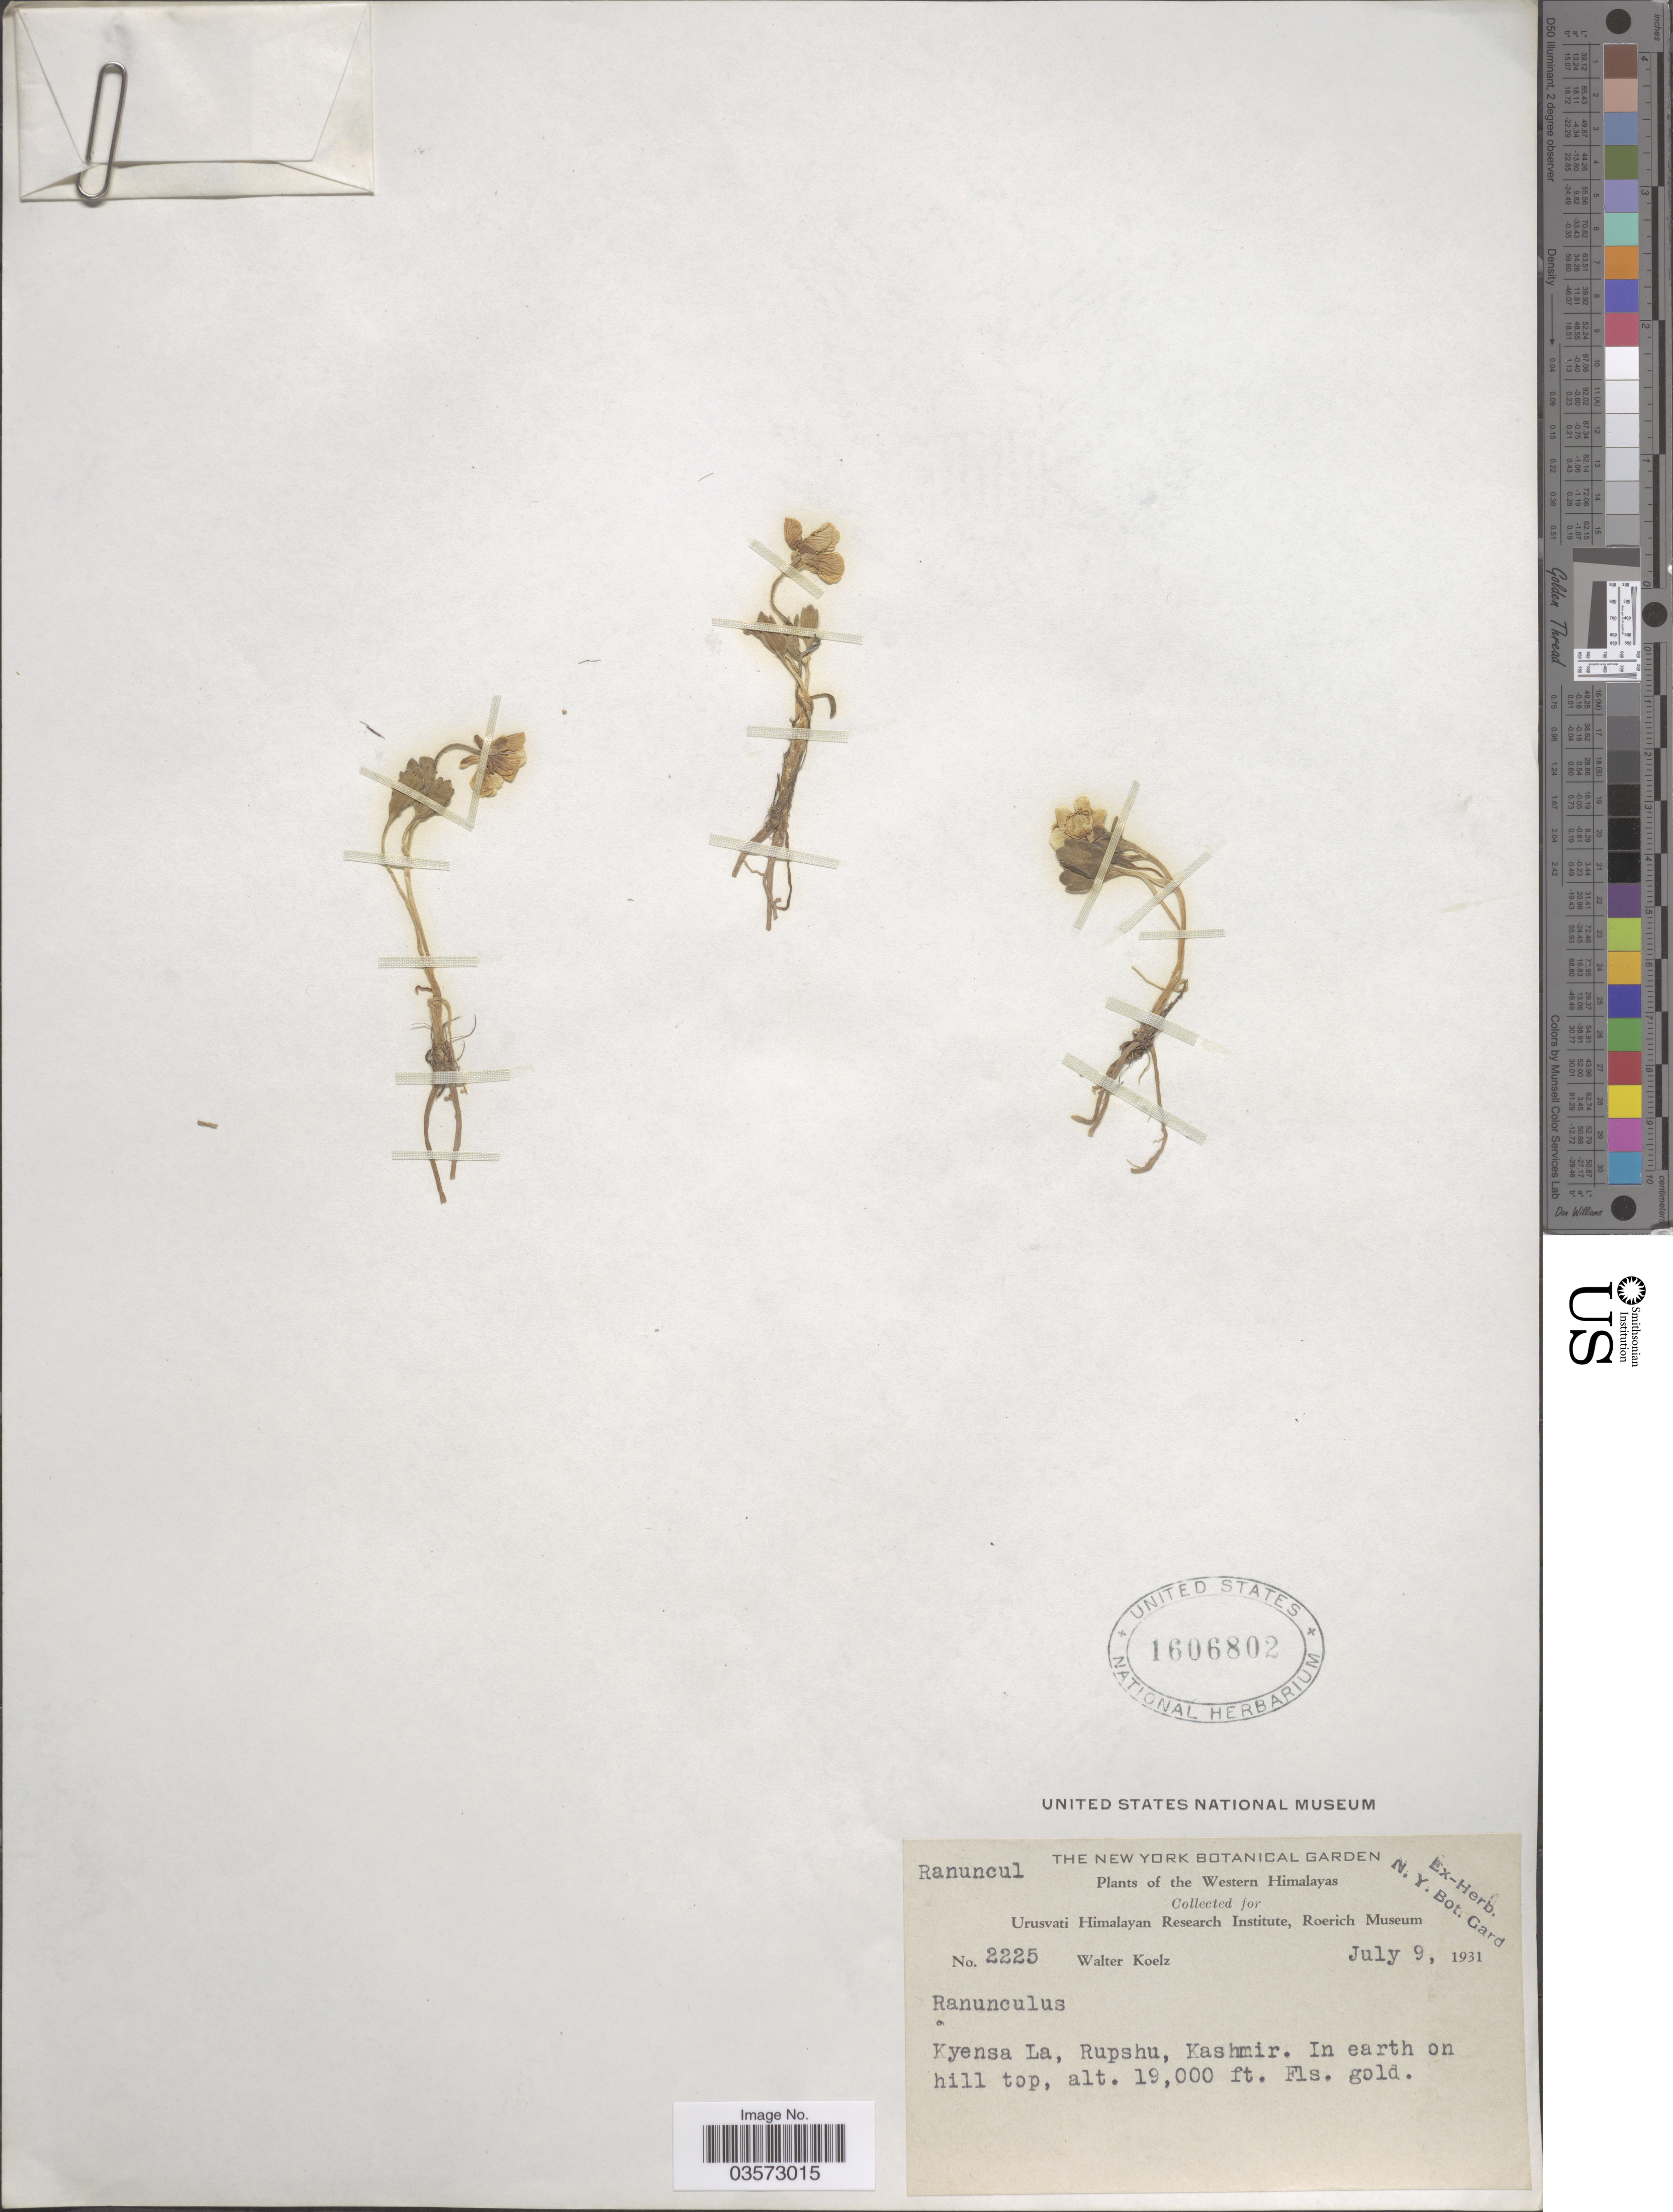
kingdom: Plantae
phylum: Tracheophyta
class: Magnoliopsida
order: Ranunculales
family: Ranunculaceae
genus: Ranunculus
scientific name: Ranunculus sp.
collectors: W. N. Koelz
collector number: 2225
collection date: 1931-07-09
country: India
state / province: Jammu and Kashmir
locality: Western Himalayas. Kyensa La, Rupshu, Kashmir.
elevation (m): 5791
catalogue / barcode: US 1606802